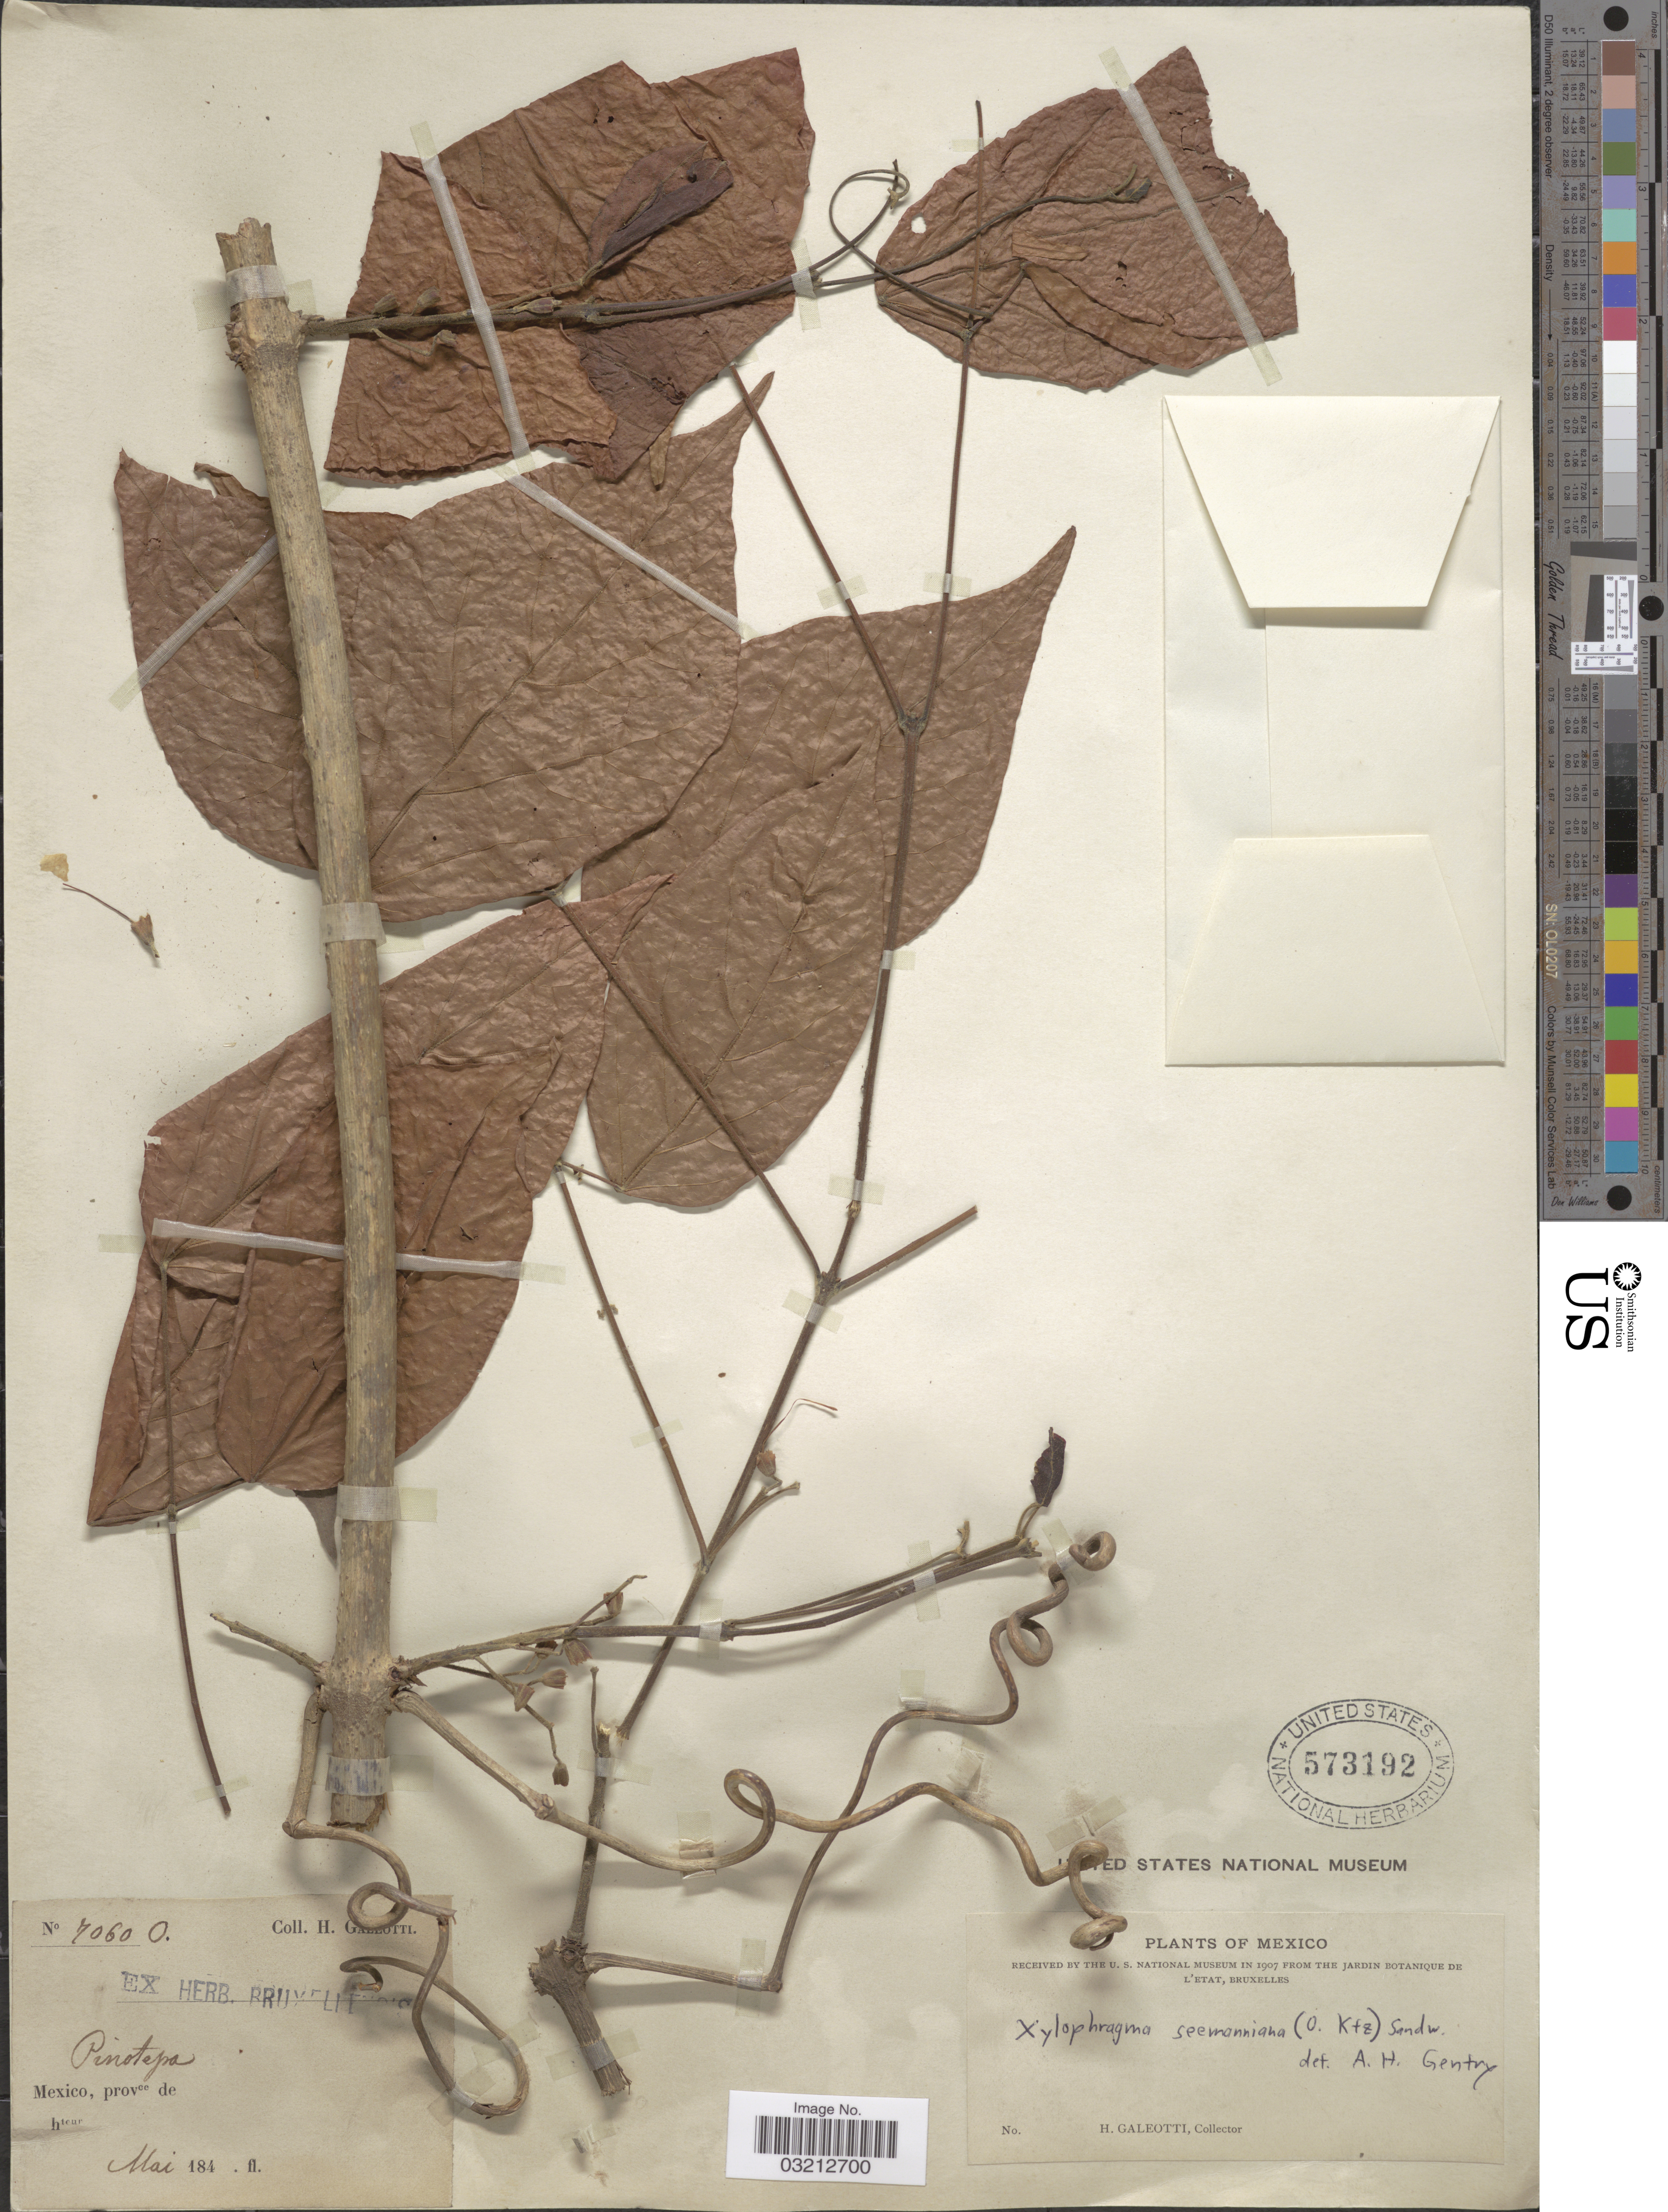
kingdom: Plantae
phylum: Tracheophyta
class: Magnoliopsida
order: Lamiales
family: Bignoniaceae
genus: Xylophragma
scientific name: Xylophragma seemannianum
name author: (Kuntze) Sandwith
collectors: H. G. Galeotti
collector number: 7060 O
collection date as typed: Mai 184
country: Mexico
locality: Pinotepa.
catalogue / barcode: US 573192